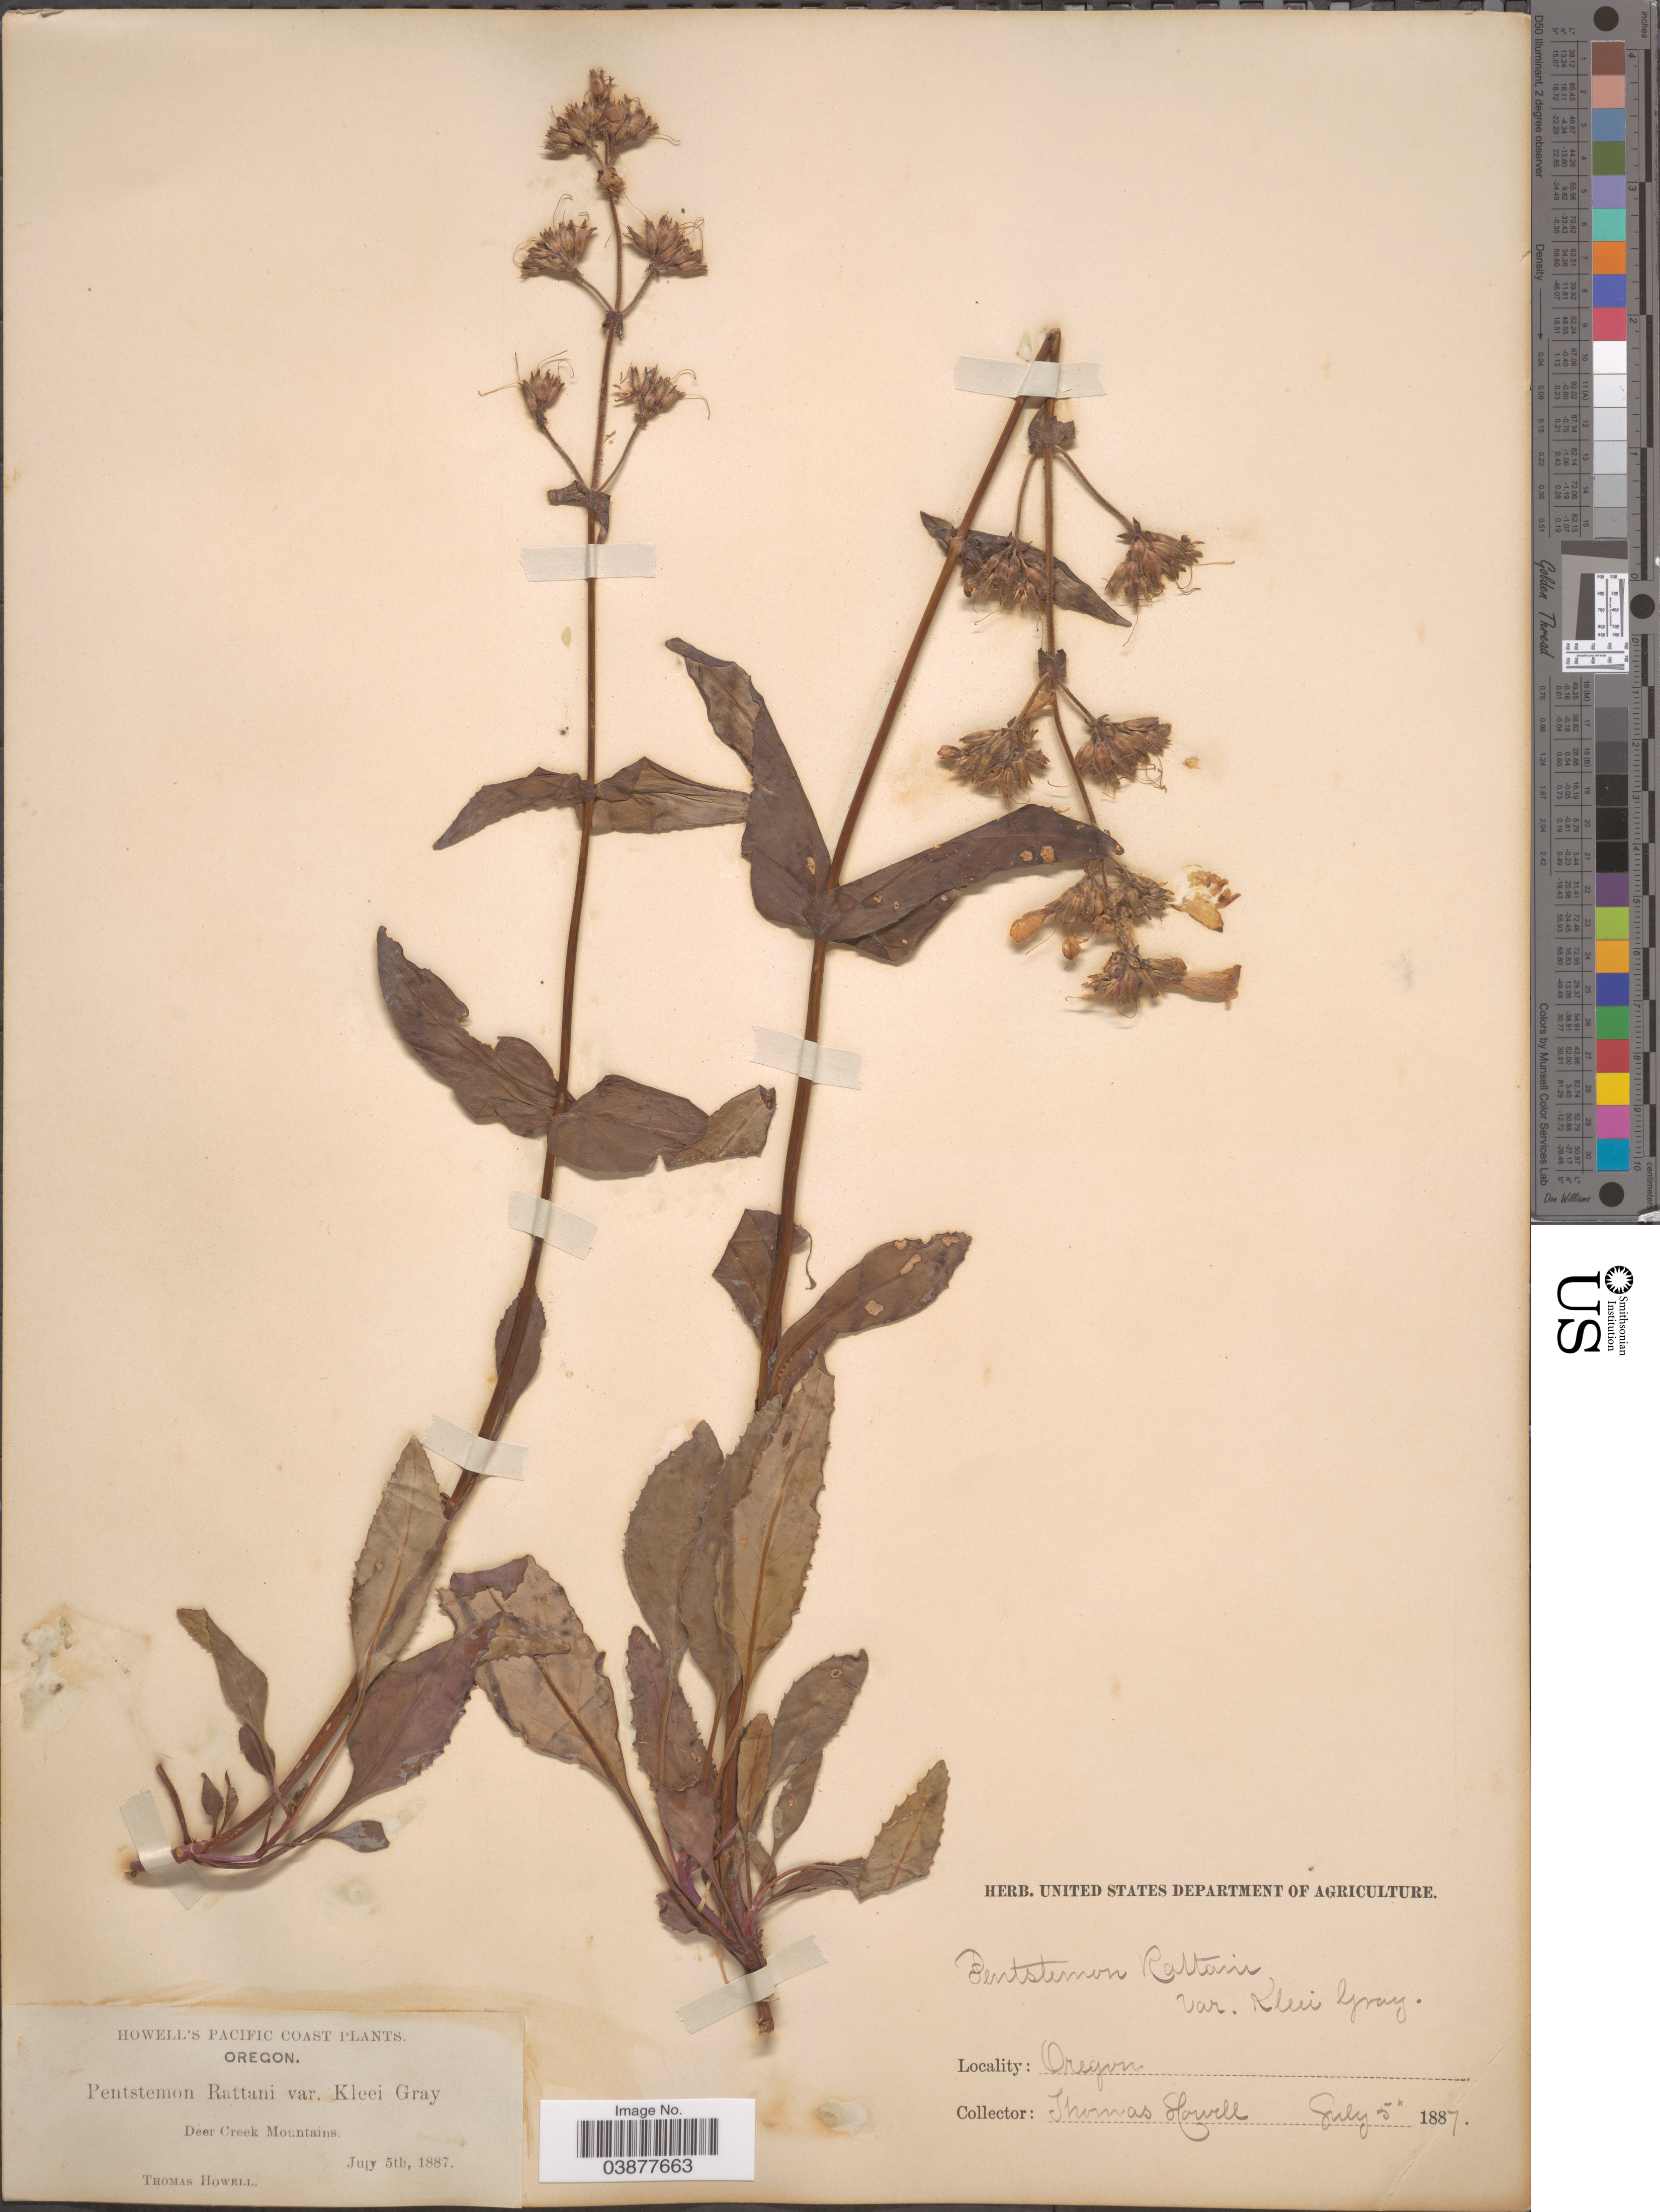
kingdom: Plantae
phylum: Tracheophyta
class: Magnoliopsida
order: Lamiales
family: Plantaginaceae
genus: Penstemon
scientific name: Penstemon rattani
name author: A. Gray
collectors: T. Howell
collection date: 1887-07-05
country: United States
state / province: Oregon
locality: Pacific Coast. Deer Creek Mountains.